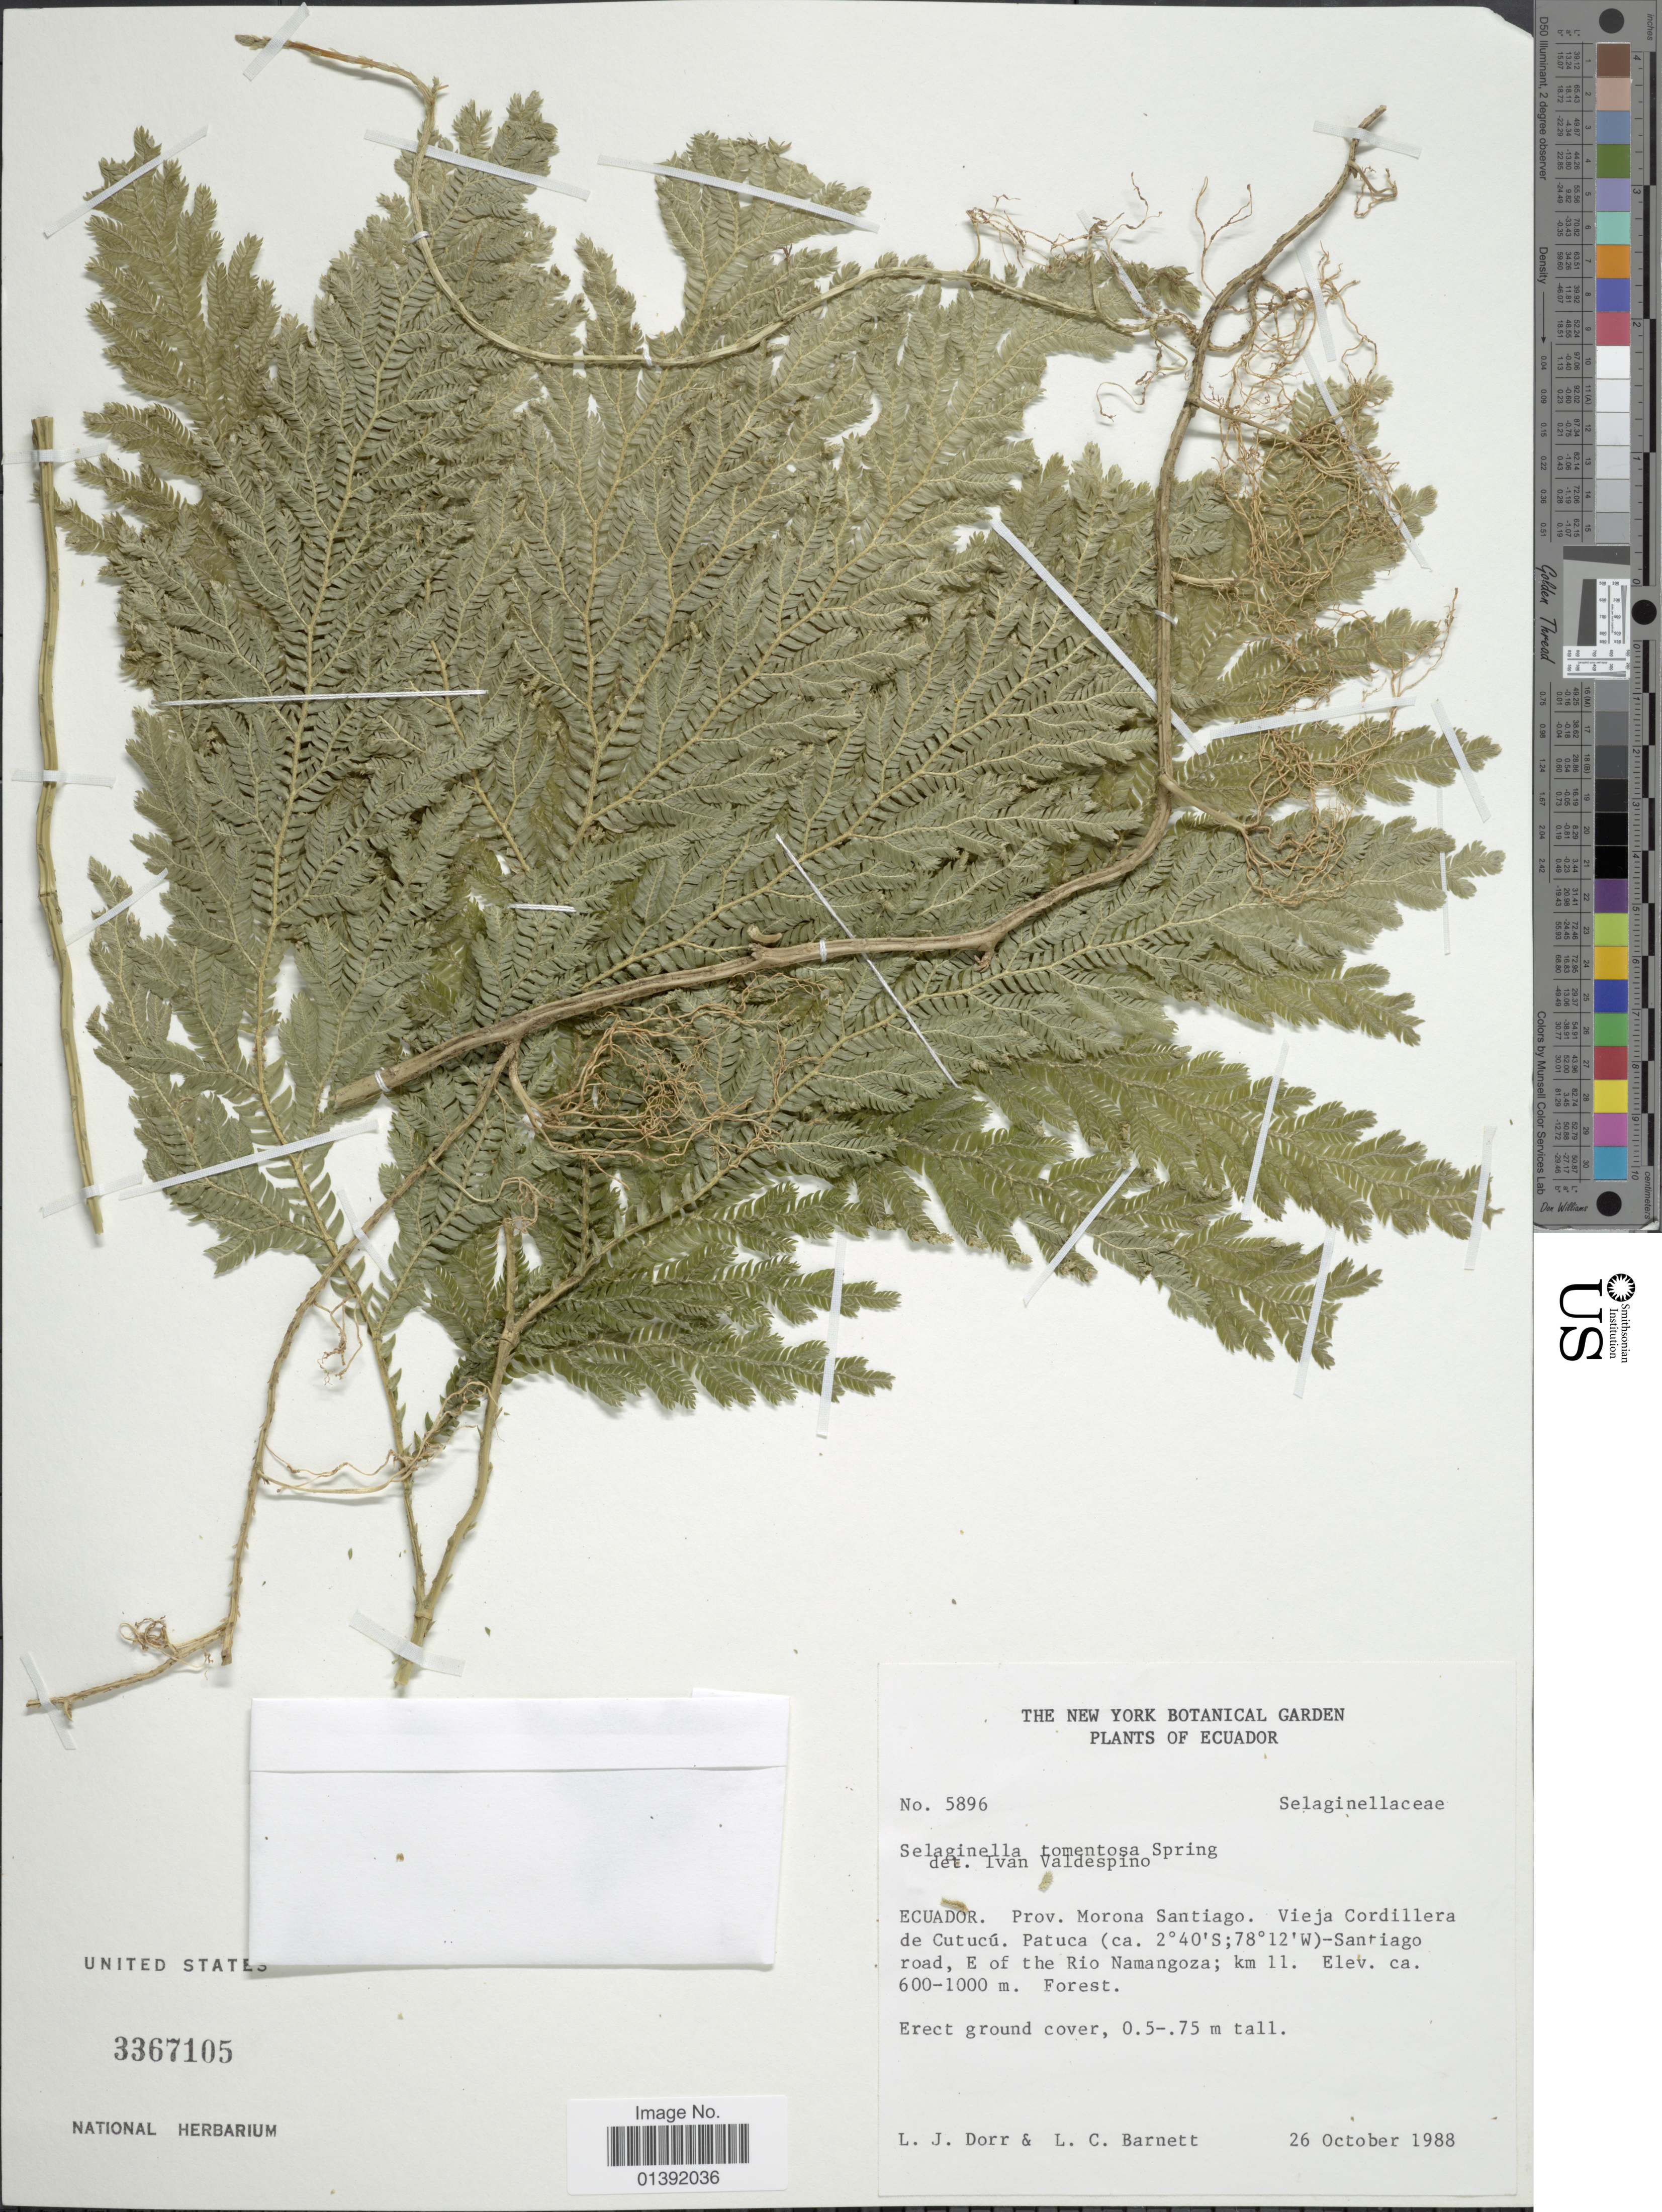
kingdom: Plantae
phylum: Tracheophyta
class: Lycopodiopsida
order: Selaginellales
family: Selaginellaceae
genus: Selaginella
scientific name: Selaginella tomentosa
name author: Spring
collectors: L. J. Dorr & L. C. Barnett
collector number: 5896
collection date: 1988-10-26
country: Ecuador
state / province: Morona-Santiago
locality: Vieja Cordillera de Crutucú - Santiago road, E of the Rio Namangoza; km 11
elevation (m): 600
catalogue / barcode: US 3367105